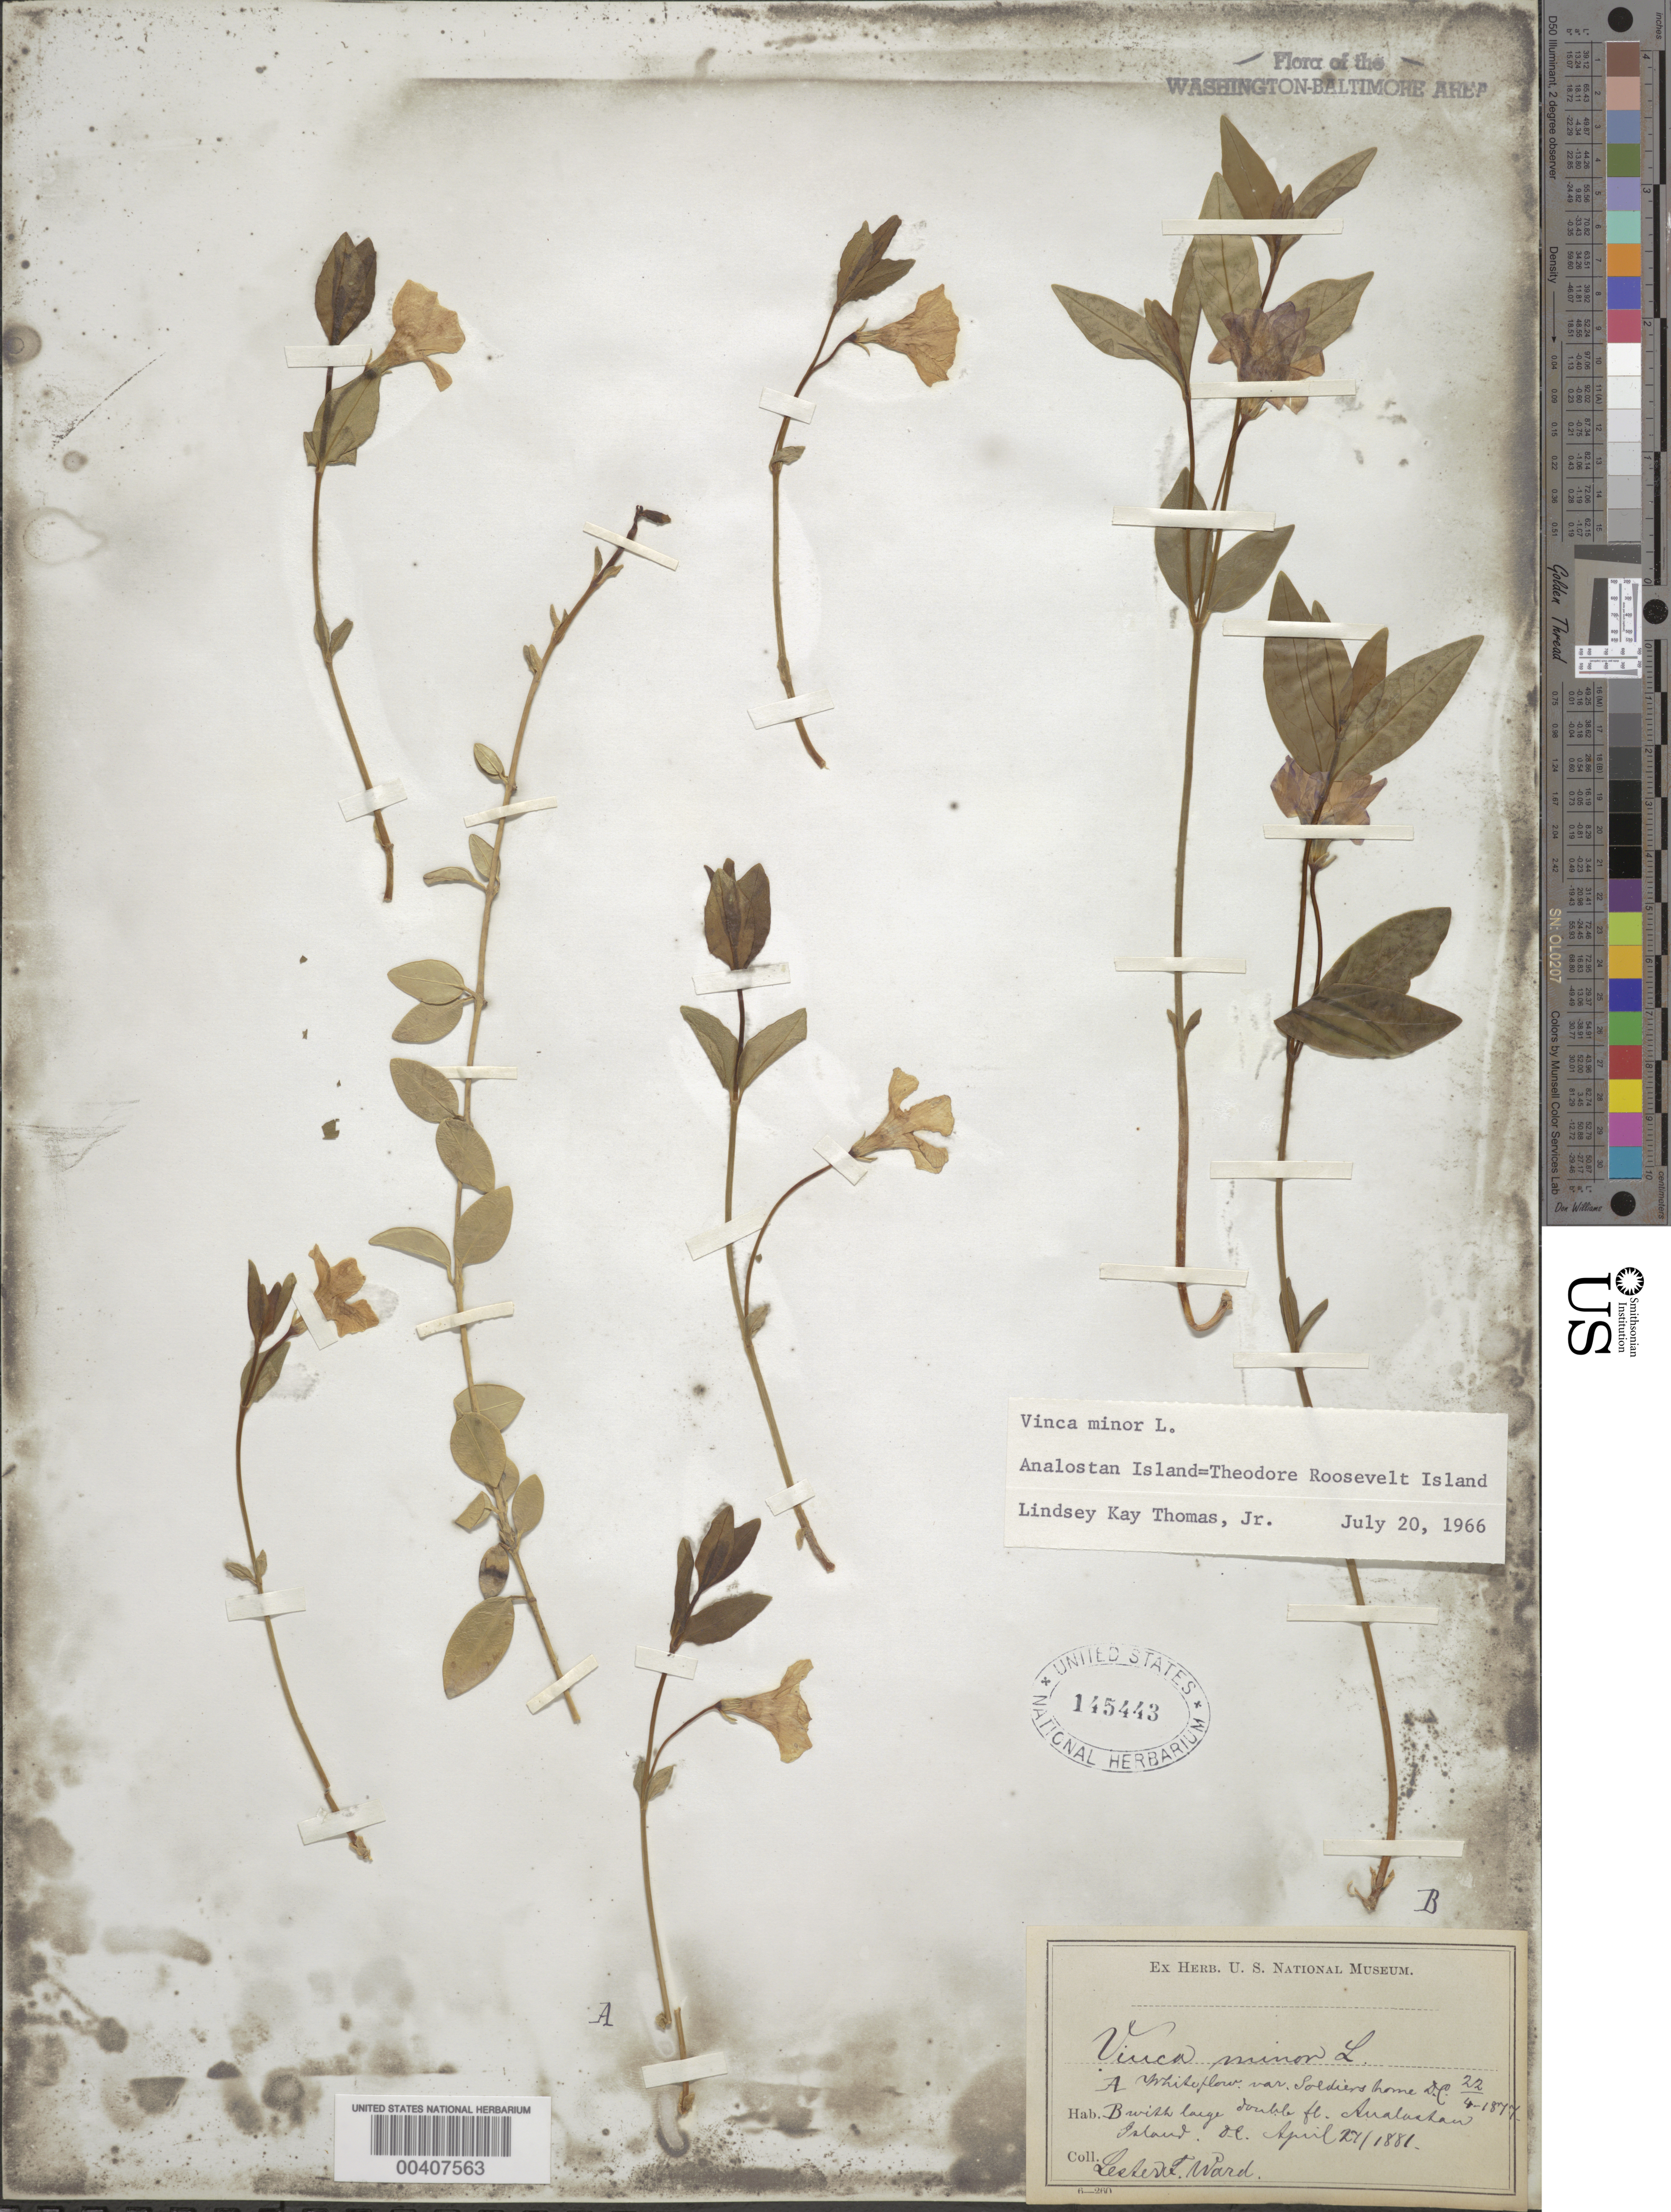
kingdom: Plantae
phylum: Tracheophyta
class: Magnoliopsida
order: Gentianales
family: Apocynaceae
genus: Vinca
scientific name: Vinca minor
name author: L.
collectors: L. F. Ward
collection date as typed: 22 Apr 1877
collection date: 1877-04-22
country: United States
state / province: District of Columbia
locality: Analostan Island (Roosevelt)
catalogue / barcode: US 145443